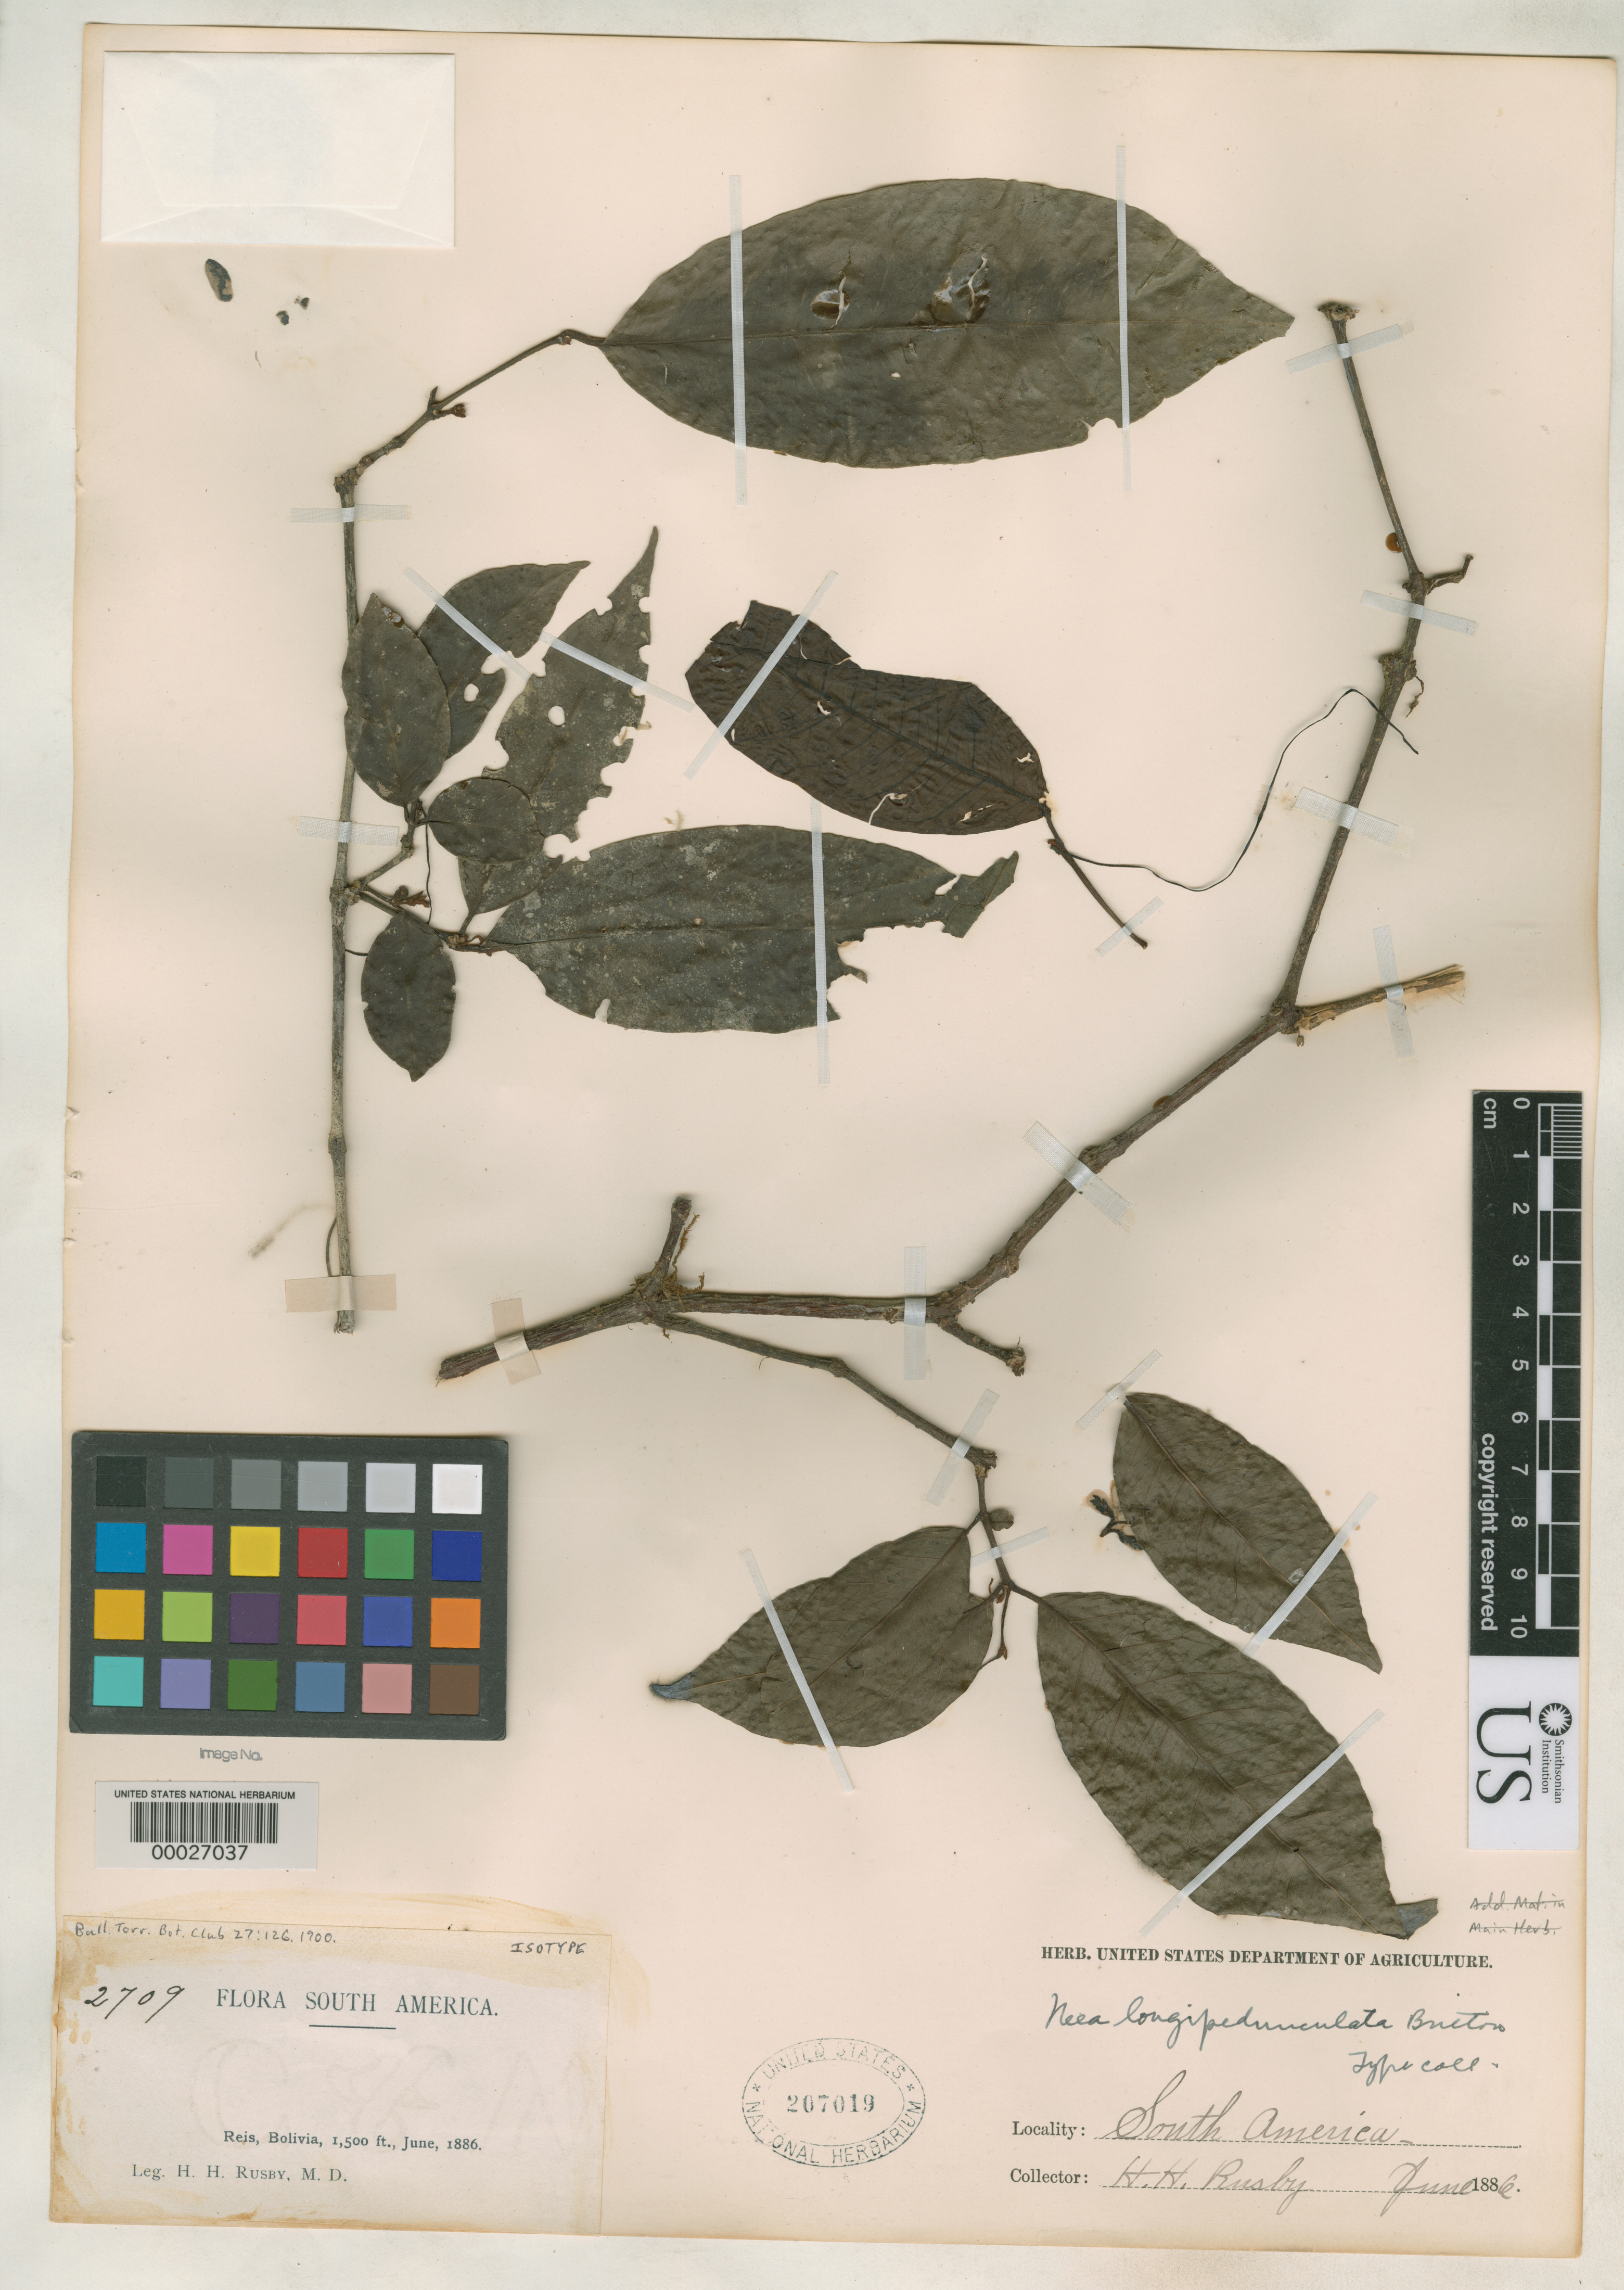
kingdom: Plantae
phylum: Tracheophyta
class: Magnoliopsida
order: Caryophyllales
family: Nyctaginaceae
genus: Neea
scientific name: Neea longipedunculata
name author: Britton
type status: Isotype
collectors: H. H. Rusby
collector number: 2709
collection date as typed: Jun 1886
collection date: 1886-06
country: Bolivia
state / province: Pando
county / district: Nicolas Suarez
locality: Reis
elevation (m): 457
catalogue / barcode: US 207019